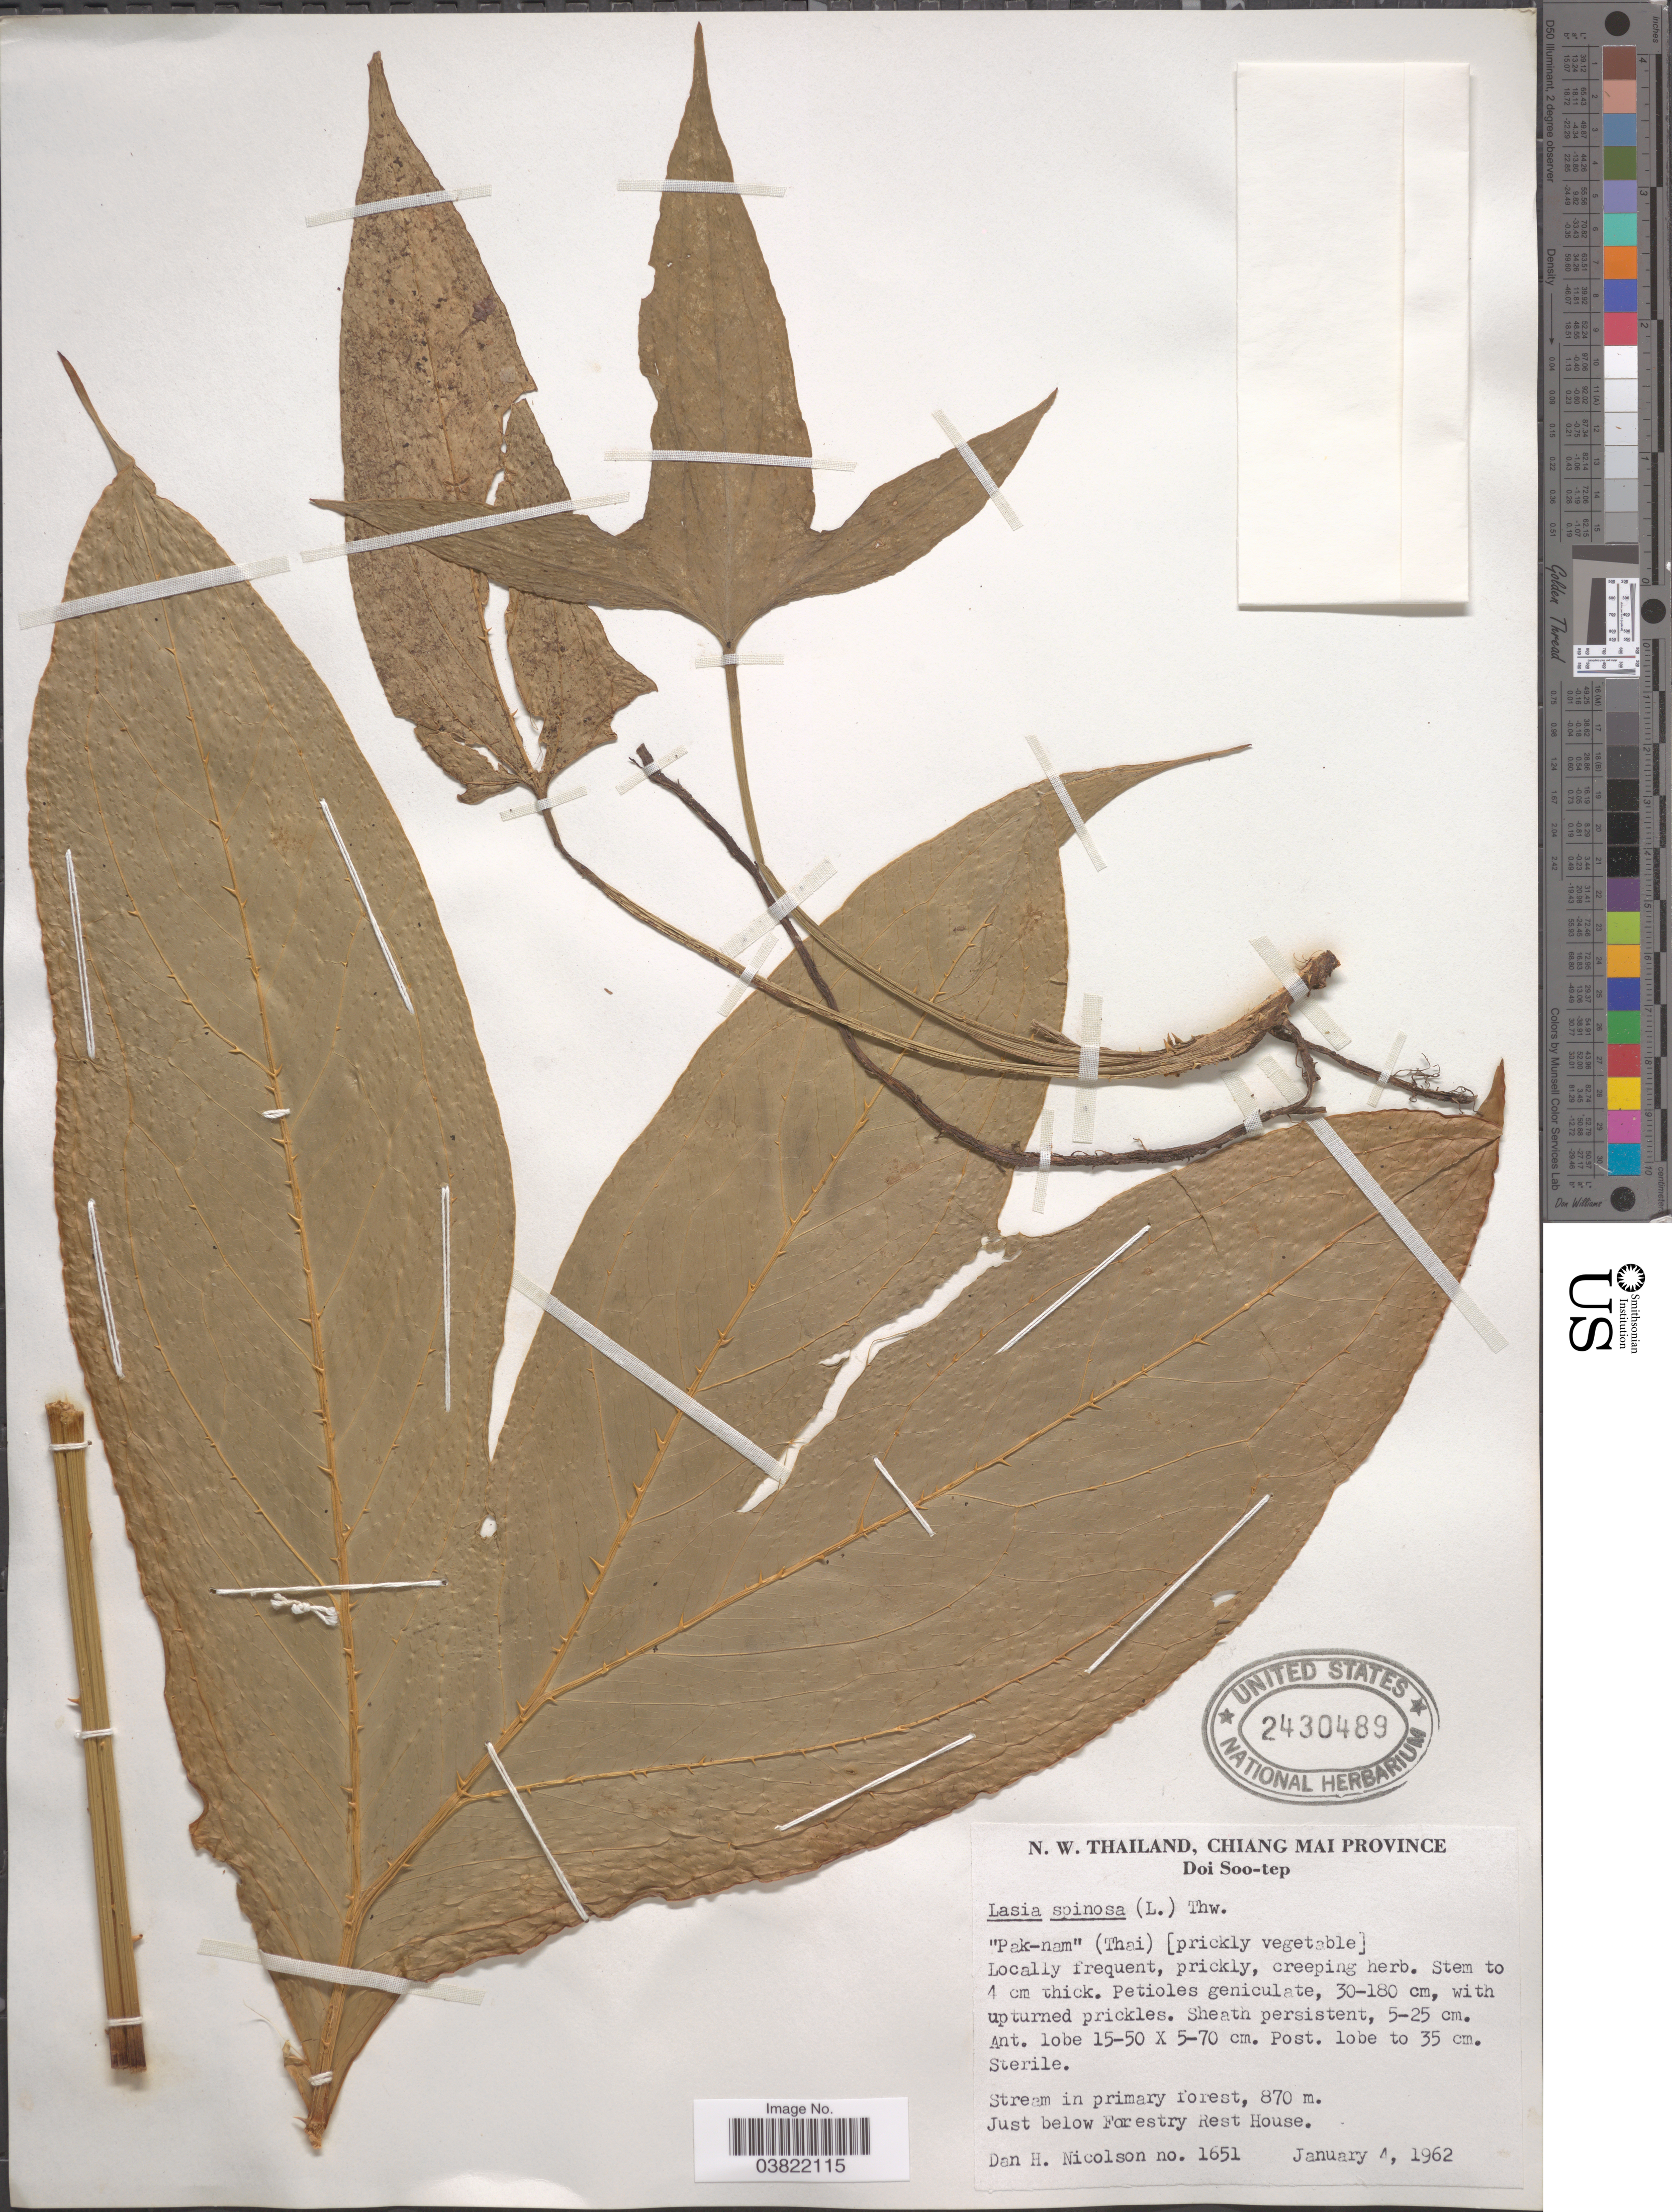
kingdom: Plantae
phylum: Tracheophyta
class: Liliopsida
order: Alismatales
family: Araceae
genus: Lasia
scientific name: Lasia spinosa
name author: (L.) Thwaites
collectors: D. H. Nicolson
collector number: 1651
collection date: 1962-01-04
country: Thailand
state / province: Chiang Mai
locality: N. W. Thailand, Doi Soo-tep. Just below Forestry Rest House.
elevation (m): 870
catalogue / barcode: US 2430489